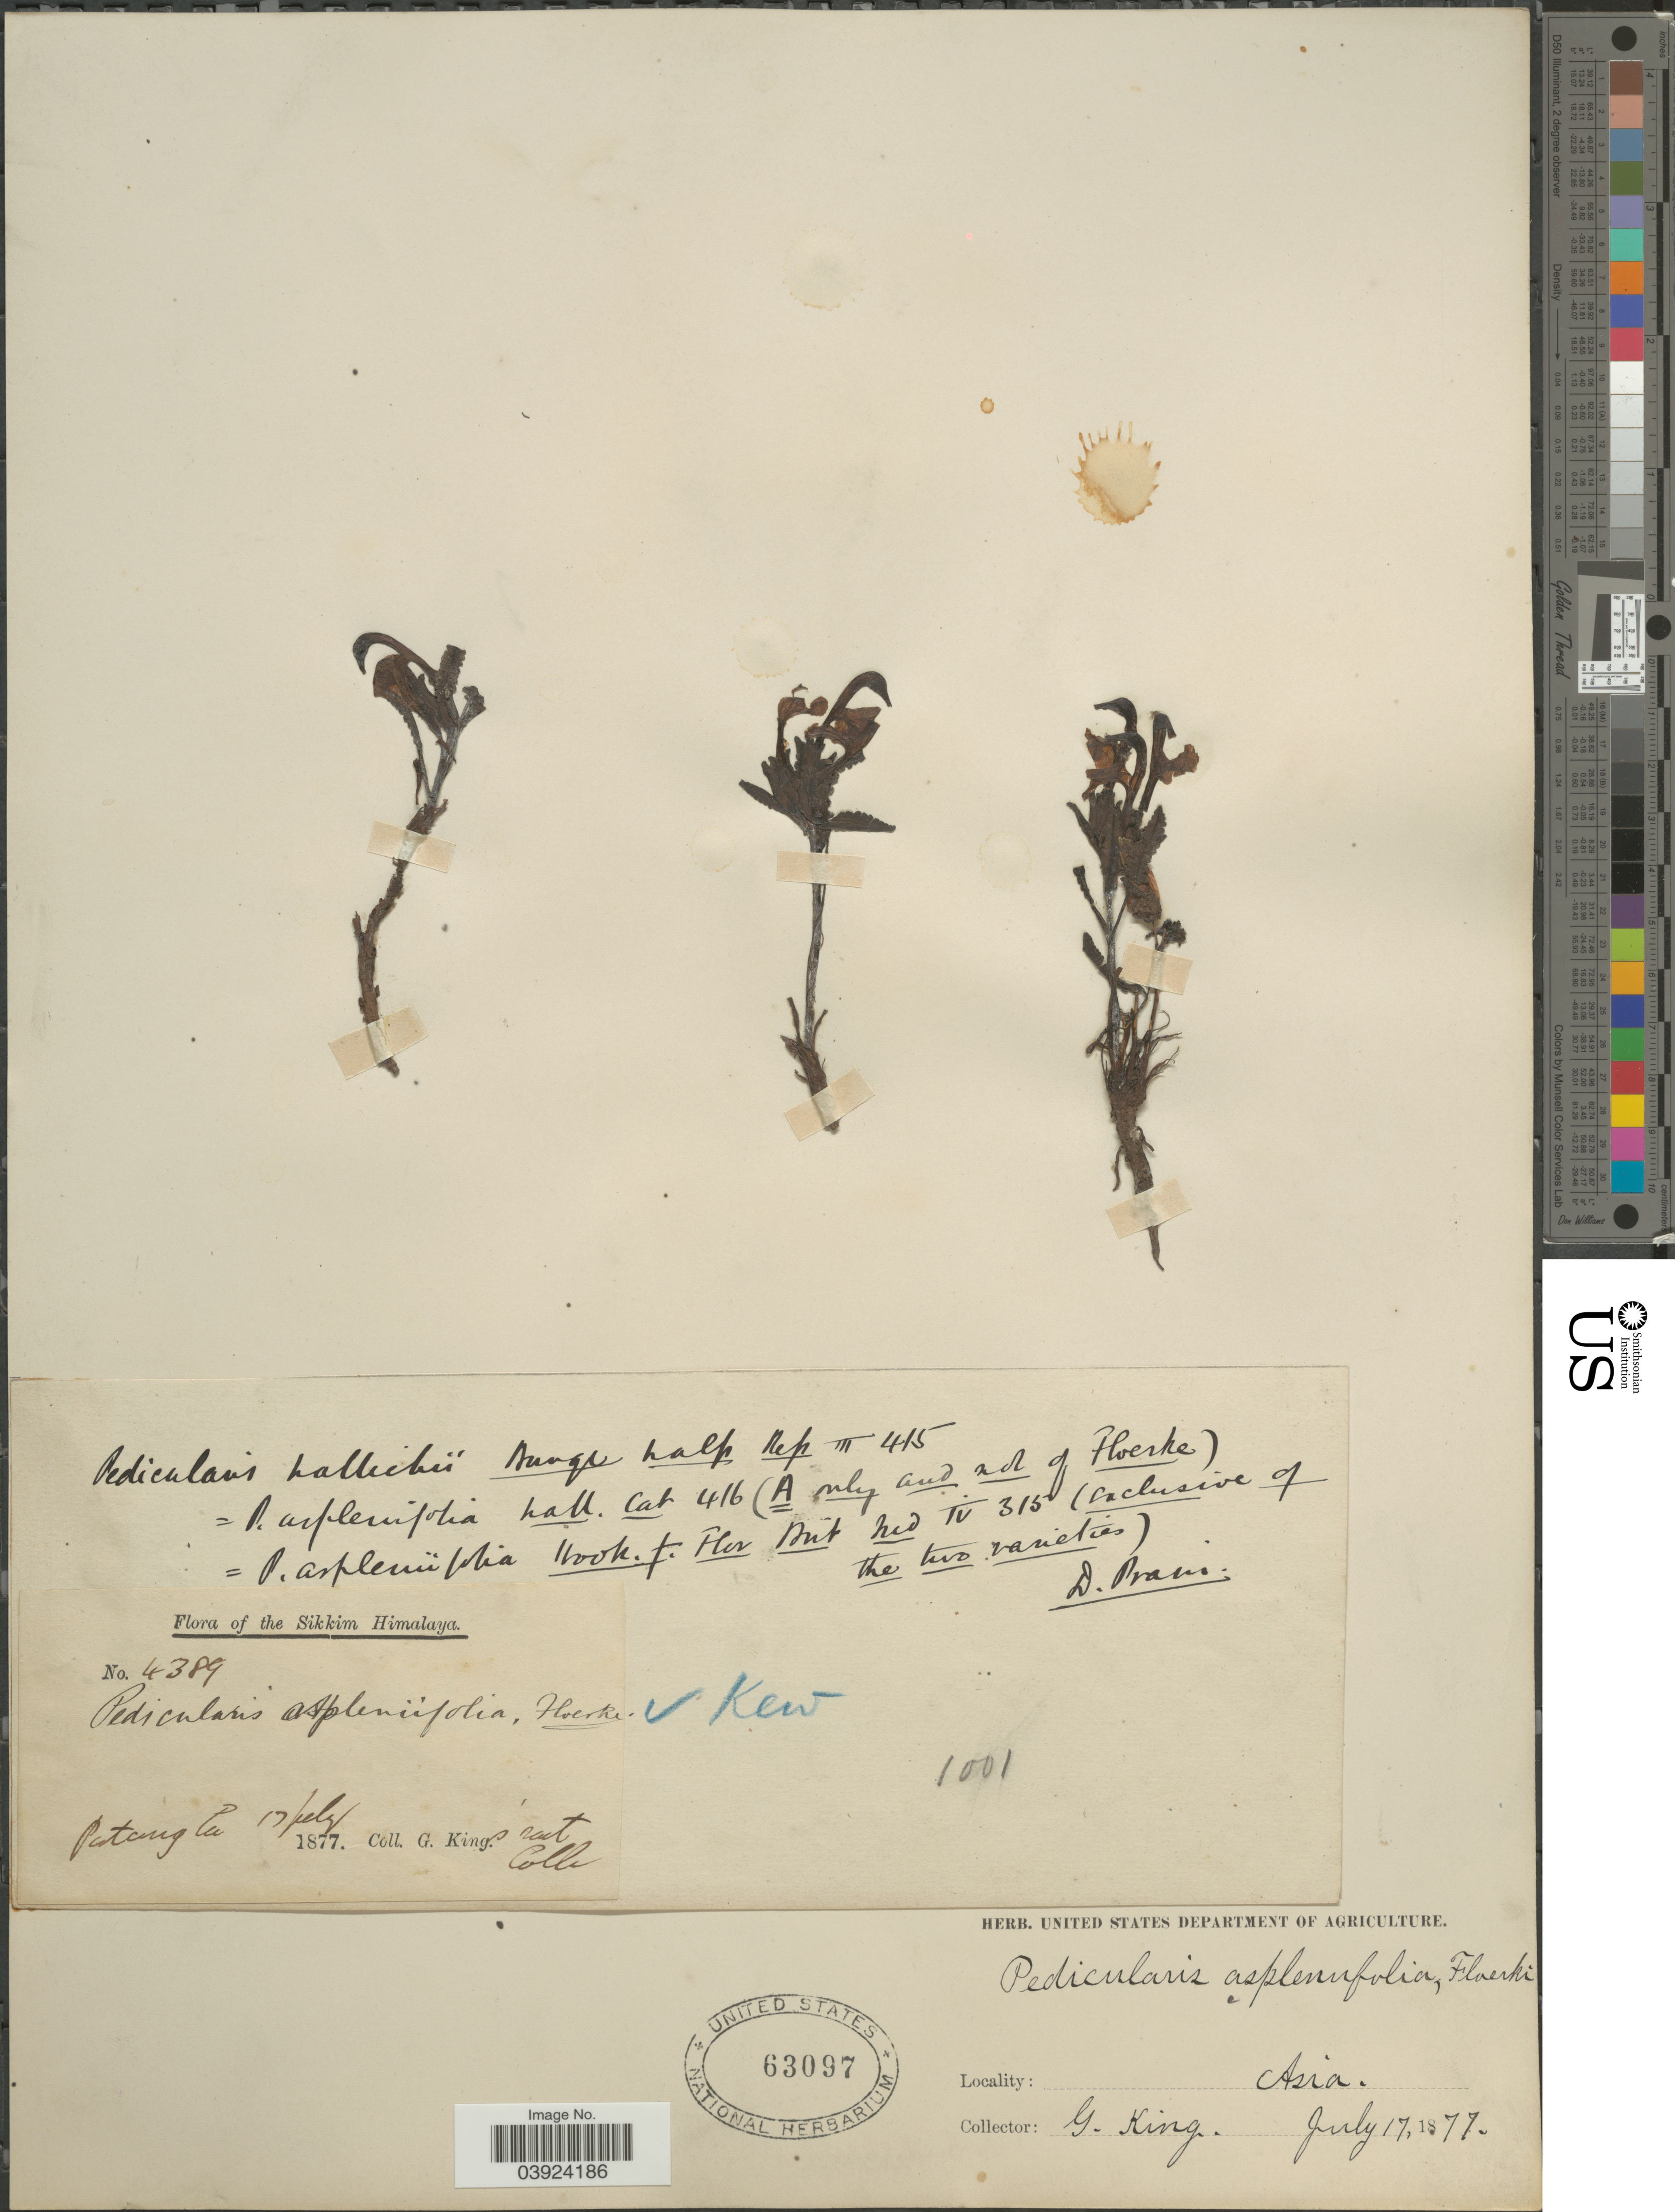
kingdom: Plantae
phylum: Tracheophyta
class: Magnoliopsida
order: Lamiales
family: Orobanchaceae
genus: Pedicularis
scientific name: Pedicularis asplenifolia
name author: Flörke ex Willd.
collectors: G. King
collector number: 4389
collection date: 1877-07-17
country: India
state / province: Sikkim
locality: Sikkim Himalaya. Patcingla.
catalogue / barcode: US 63097